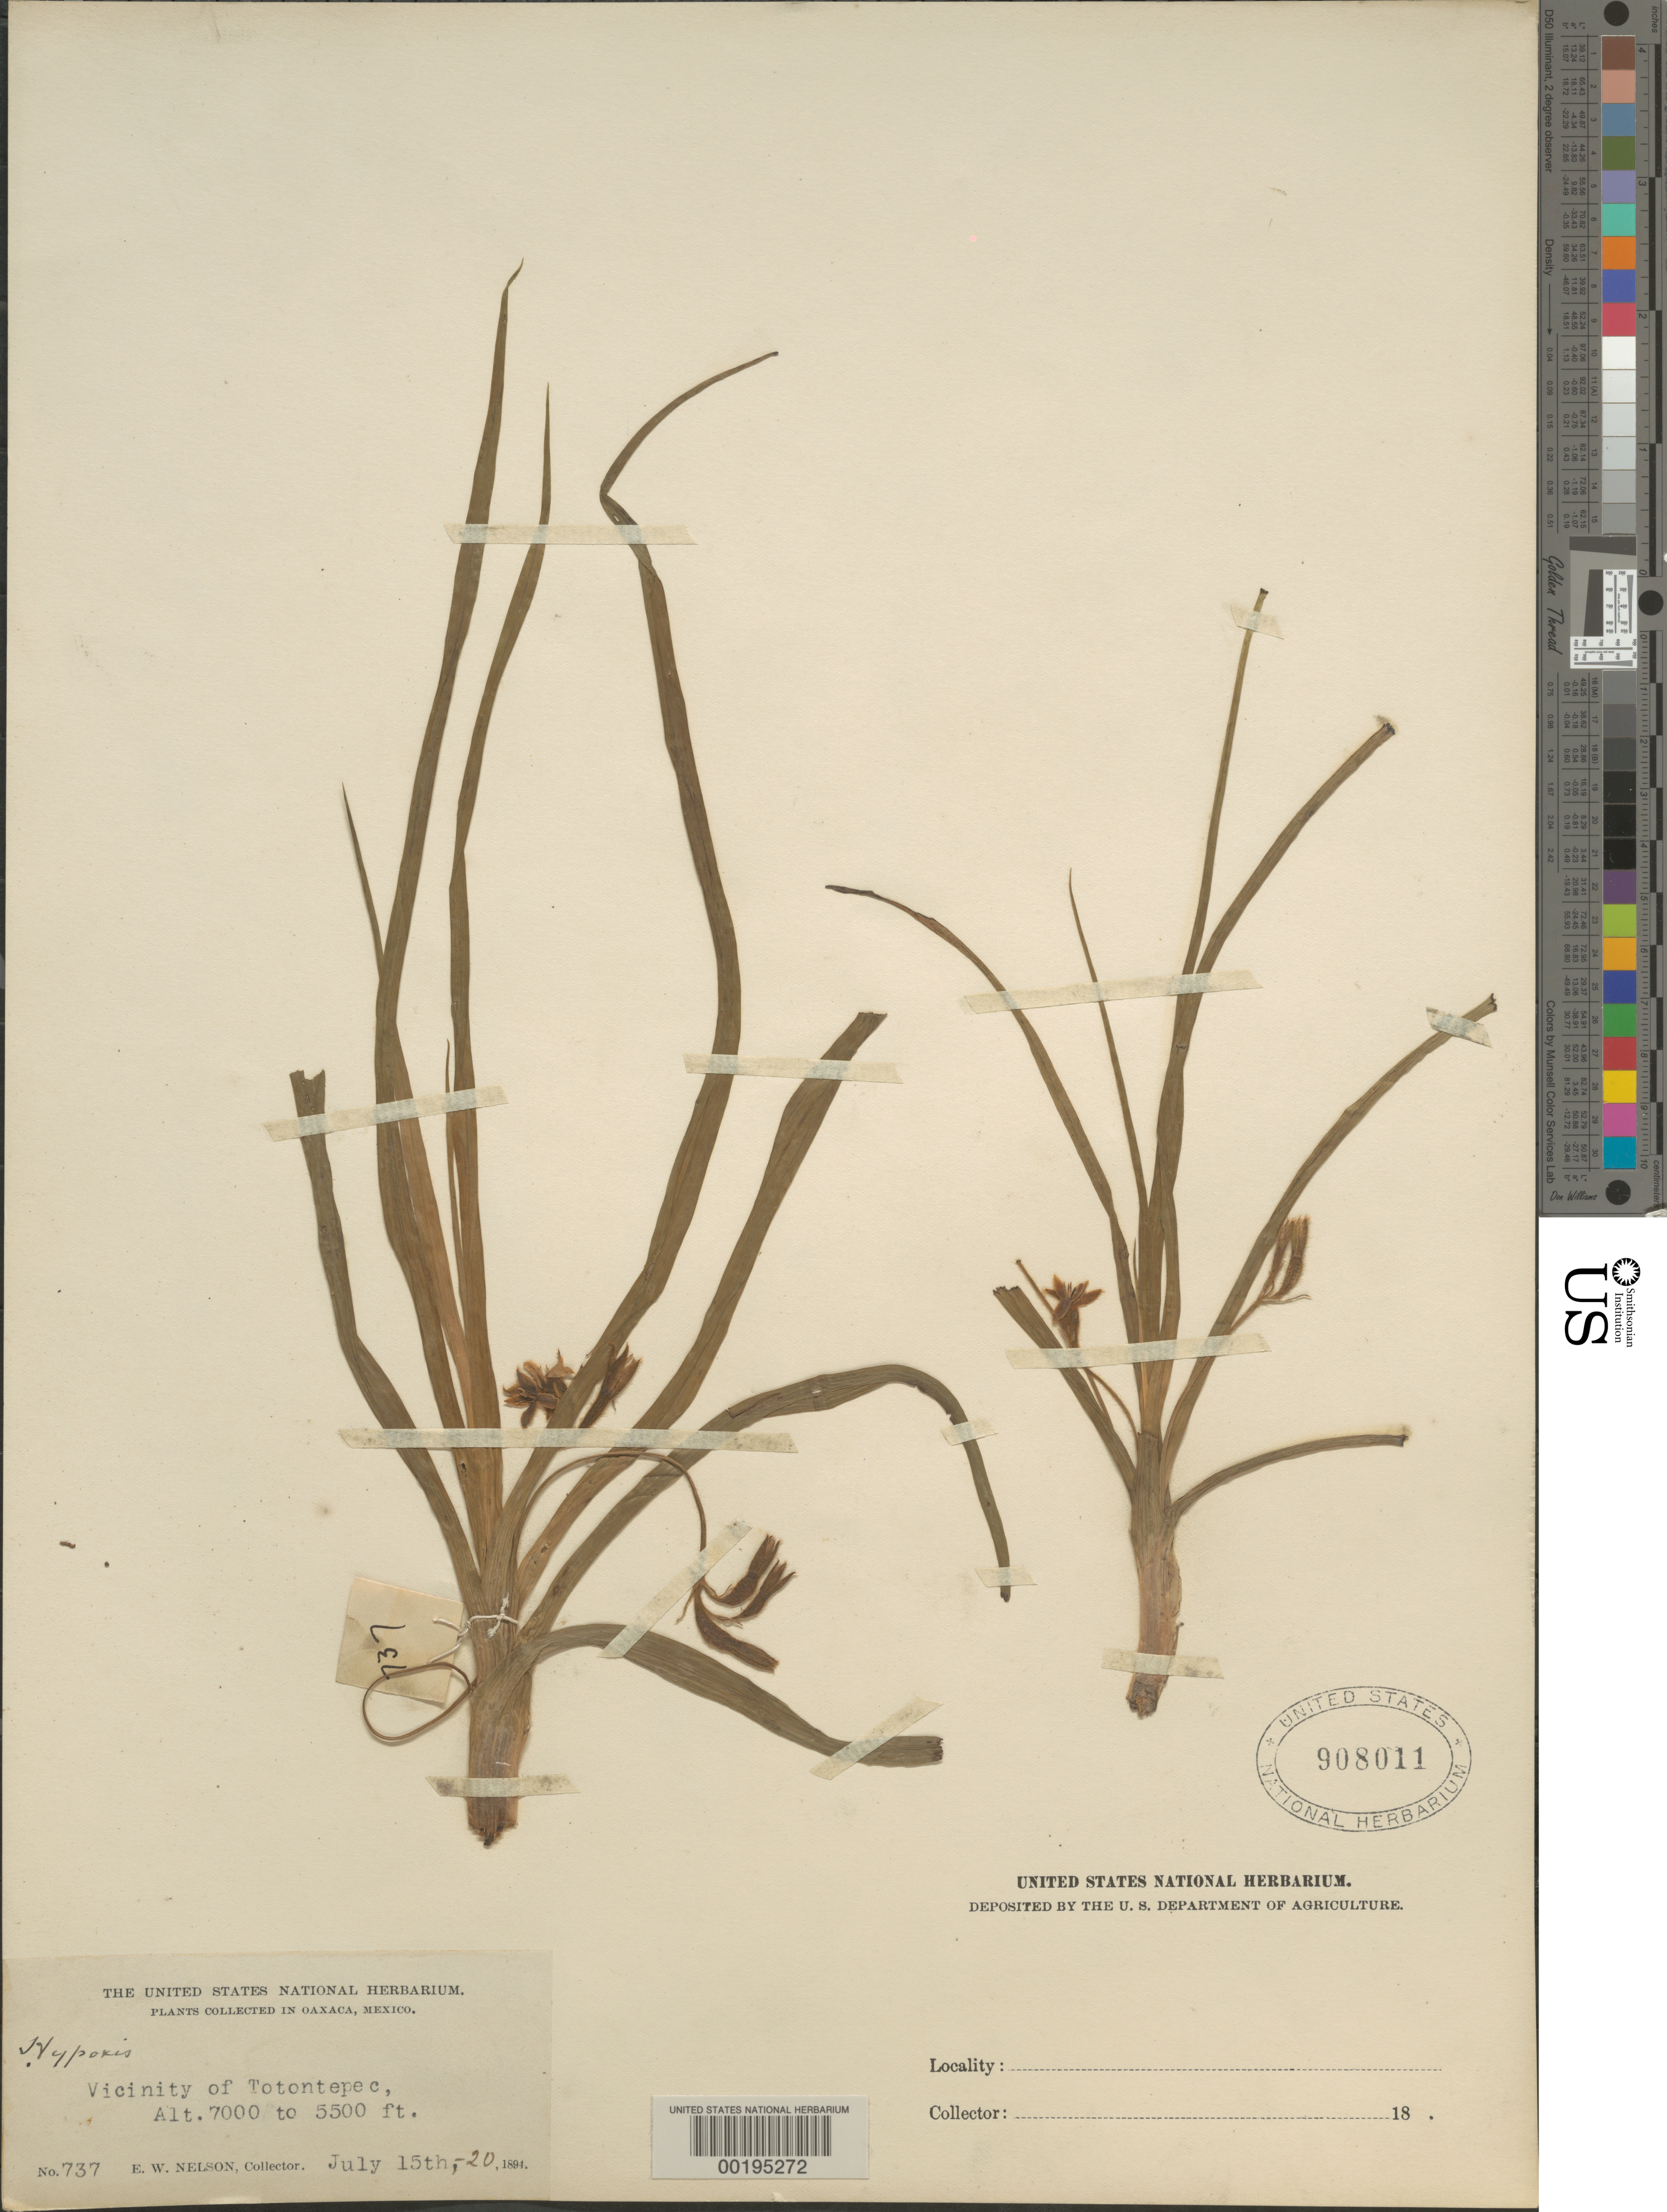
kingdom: Plantae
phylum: Tracheophyta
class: Liliopsida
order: Asparagales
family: Hypoxidaceae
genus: Hypoxis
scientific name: Hypoxis decumbens var. major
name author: Seub.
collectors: E. W. Nelson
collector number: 737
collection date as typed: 15 Jul 1894 to 20 Jul 1894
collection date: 1894-07-15/1894-07-20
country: Mexico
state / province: Oaxaca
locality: Vicinity of Totontepec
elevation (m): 1676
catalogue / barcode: US 908011